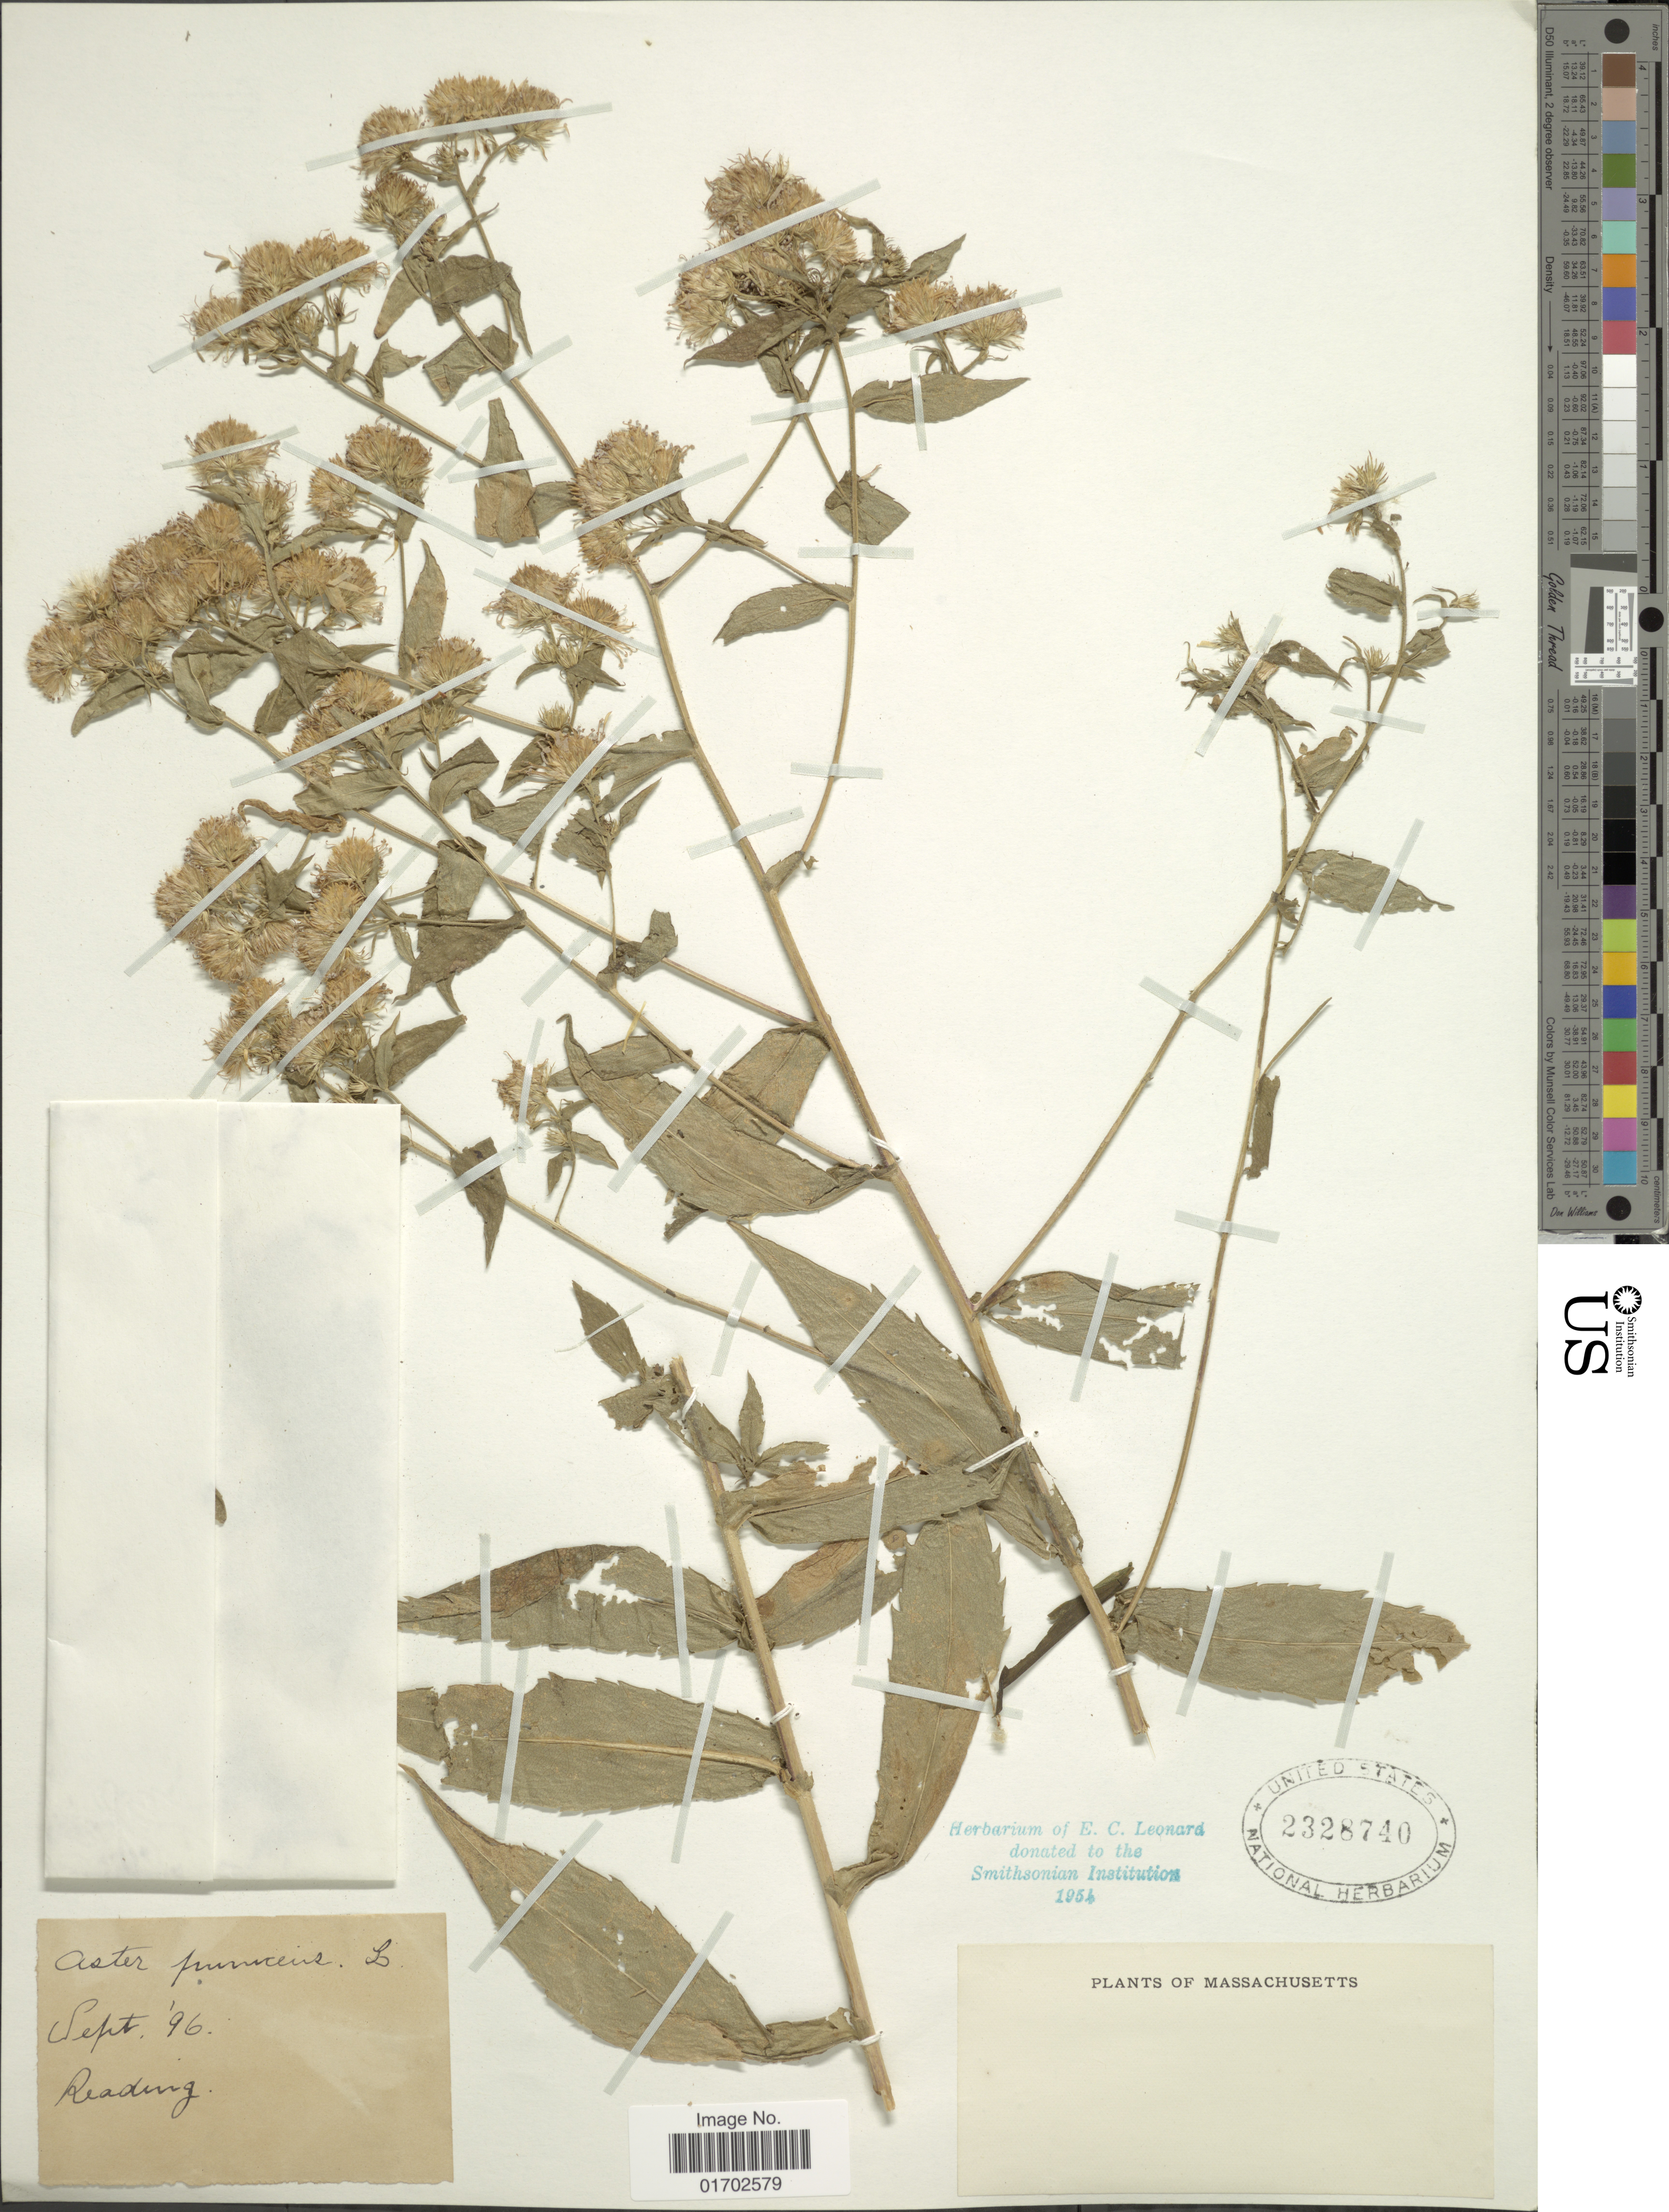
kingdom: Plantae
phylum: Tracheophyta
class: Magnoliopsida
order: Asterales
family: Asteraceae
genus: Symphyotrichum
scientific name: Symphyotrichum puniceum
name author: (L.) Á. Löve & D. Löve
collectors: R. Reading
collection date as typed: Transcribed d/m/y: /9/96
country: United States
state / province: Massachusetts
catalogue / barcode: US 2328740